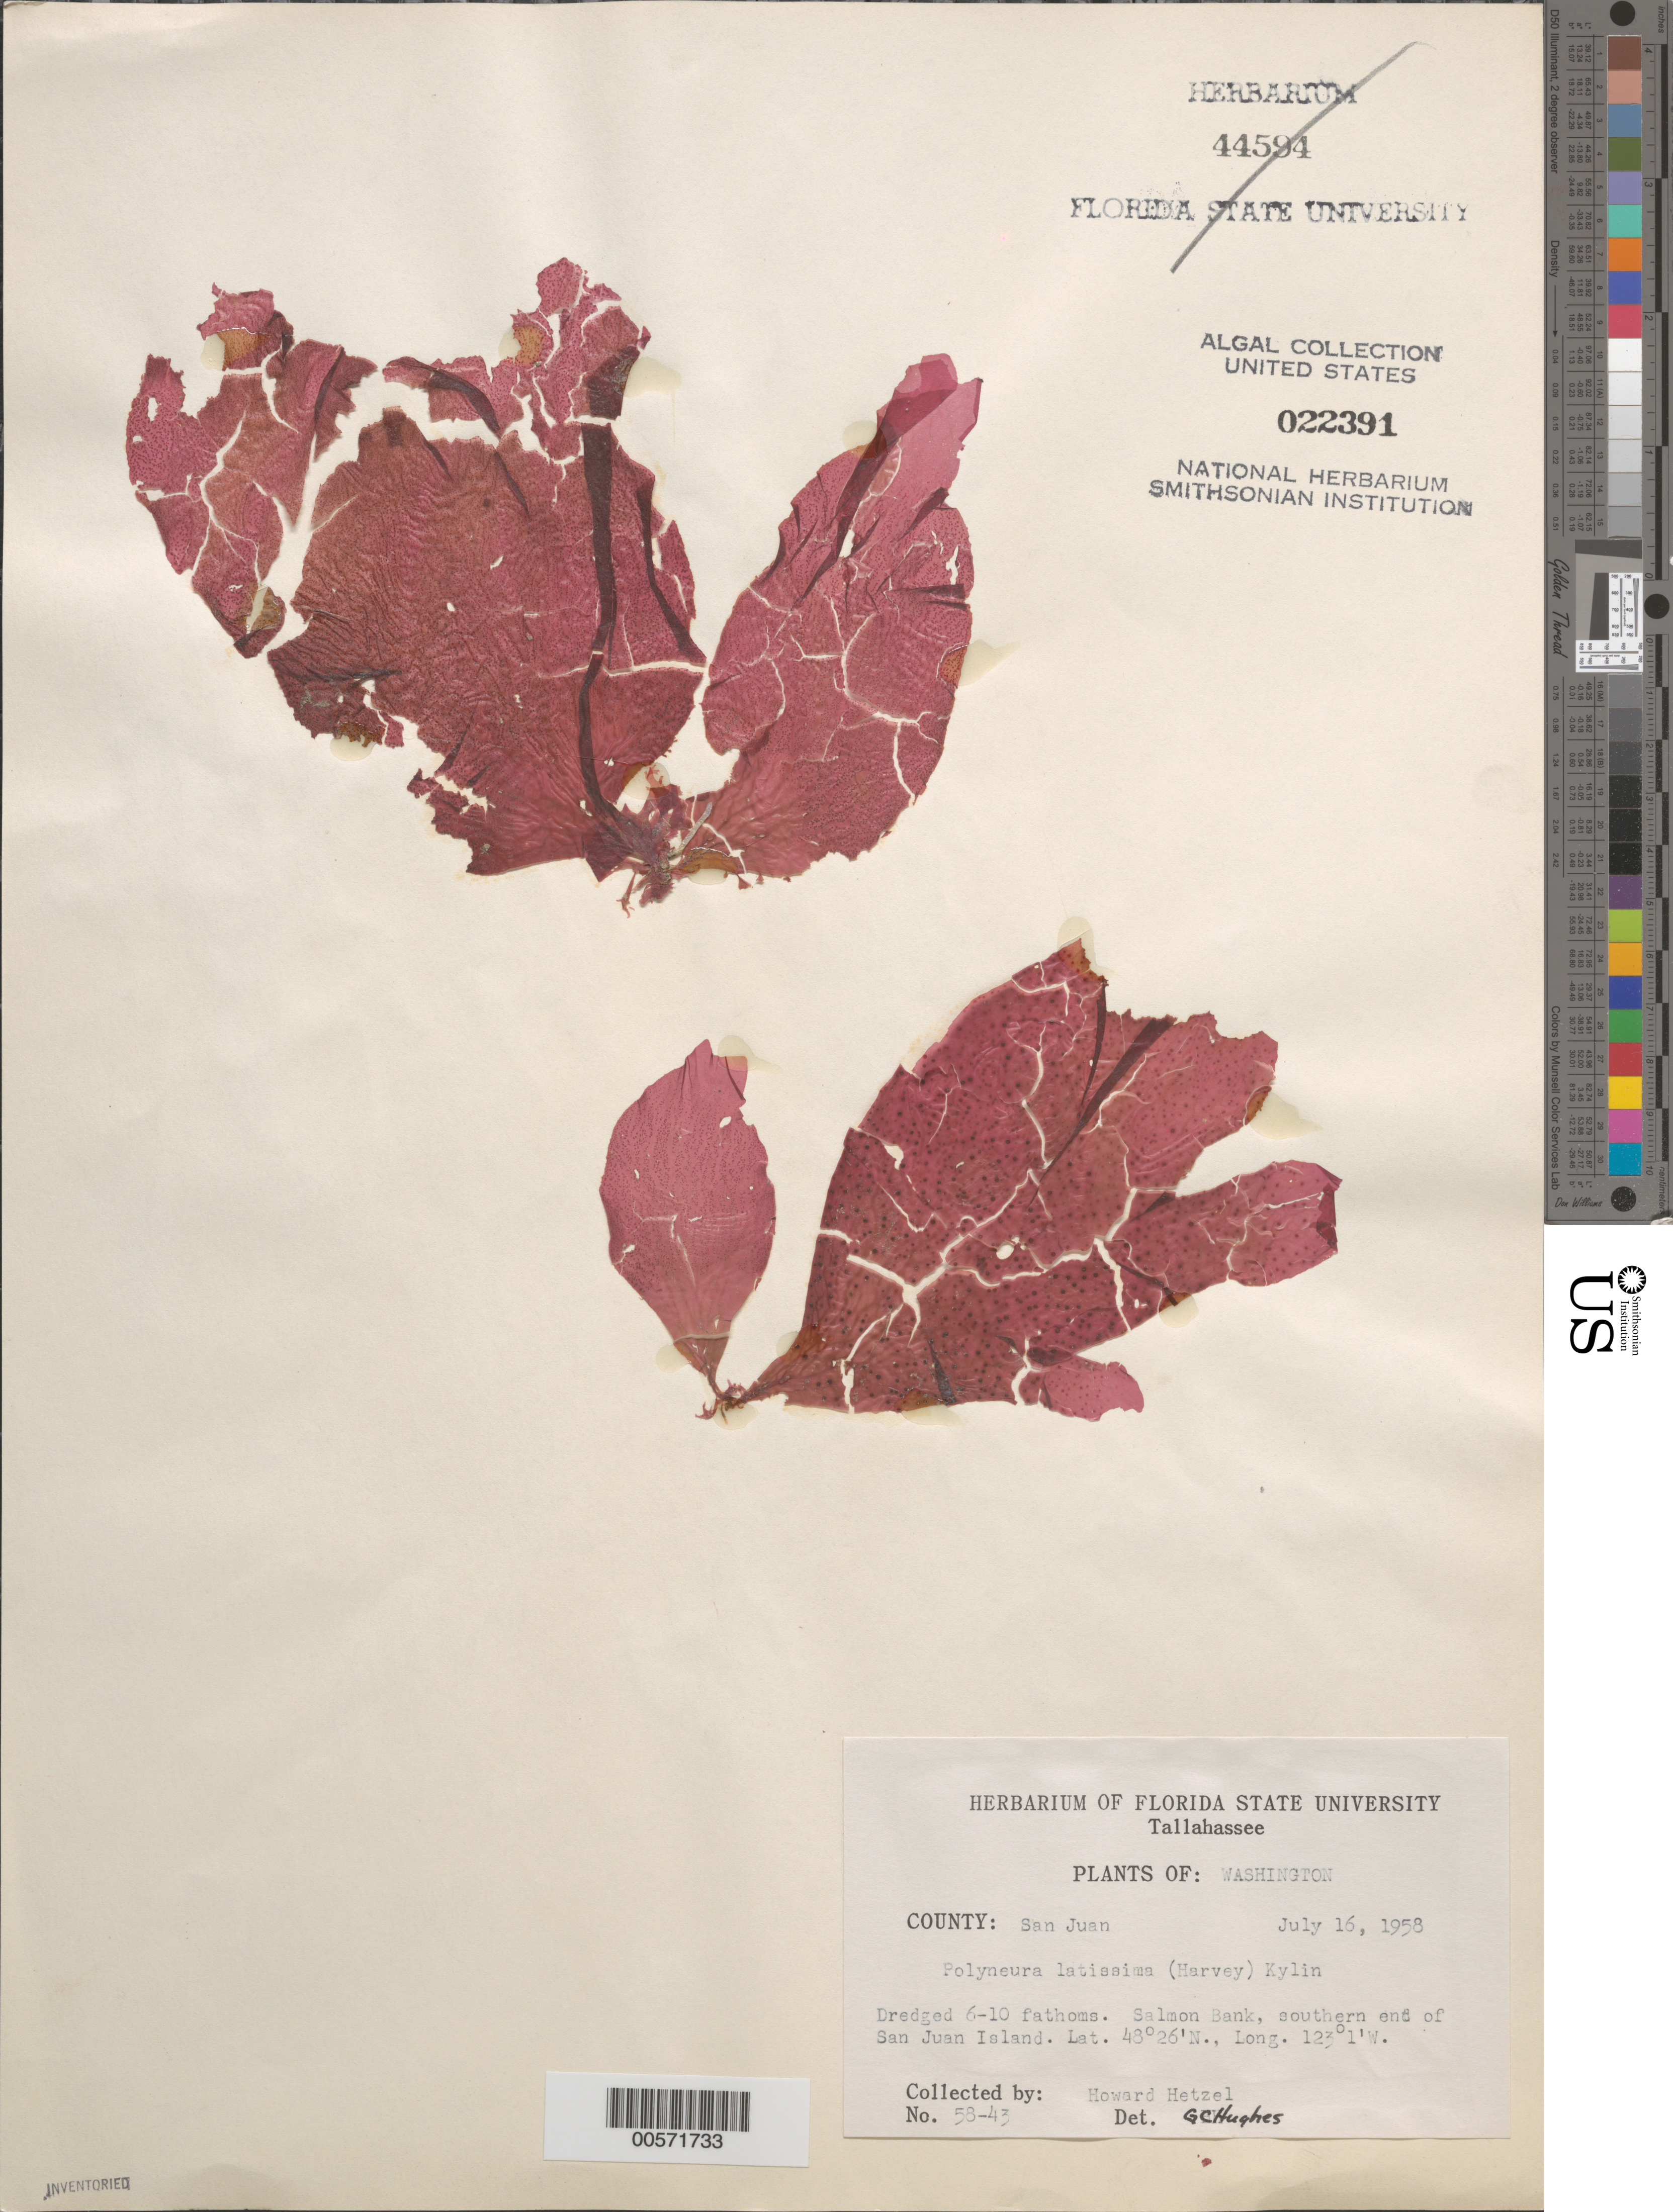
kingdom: Plantae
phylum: Rhodophyta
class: Florideophyceae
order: Ceramiales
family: Delesseriaceae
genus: Polyneura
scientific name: Polyneura latissima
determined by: Hughes III, G. C.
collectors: H. Hetzel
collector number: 58-43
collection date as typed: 16 Jul 1958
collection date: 1958-07-16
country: United States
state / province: Washington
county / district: San Juan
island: San Juan Island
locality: Salmon Bank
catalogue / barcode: US 22391